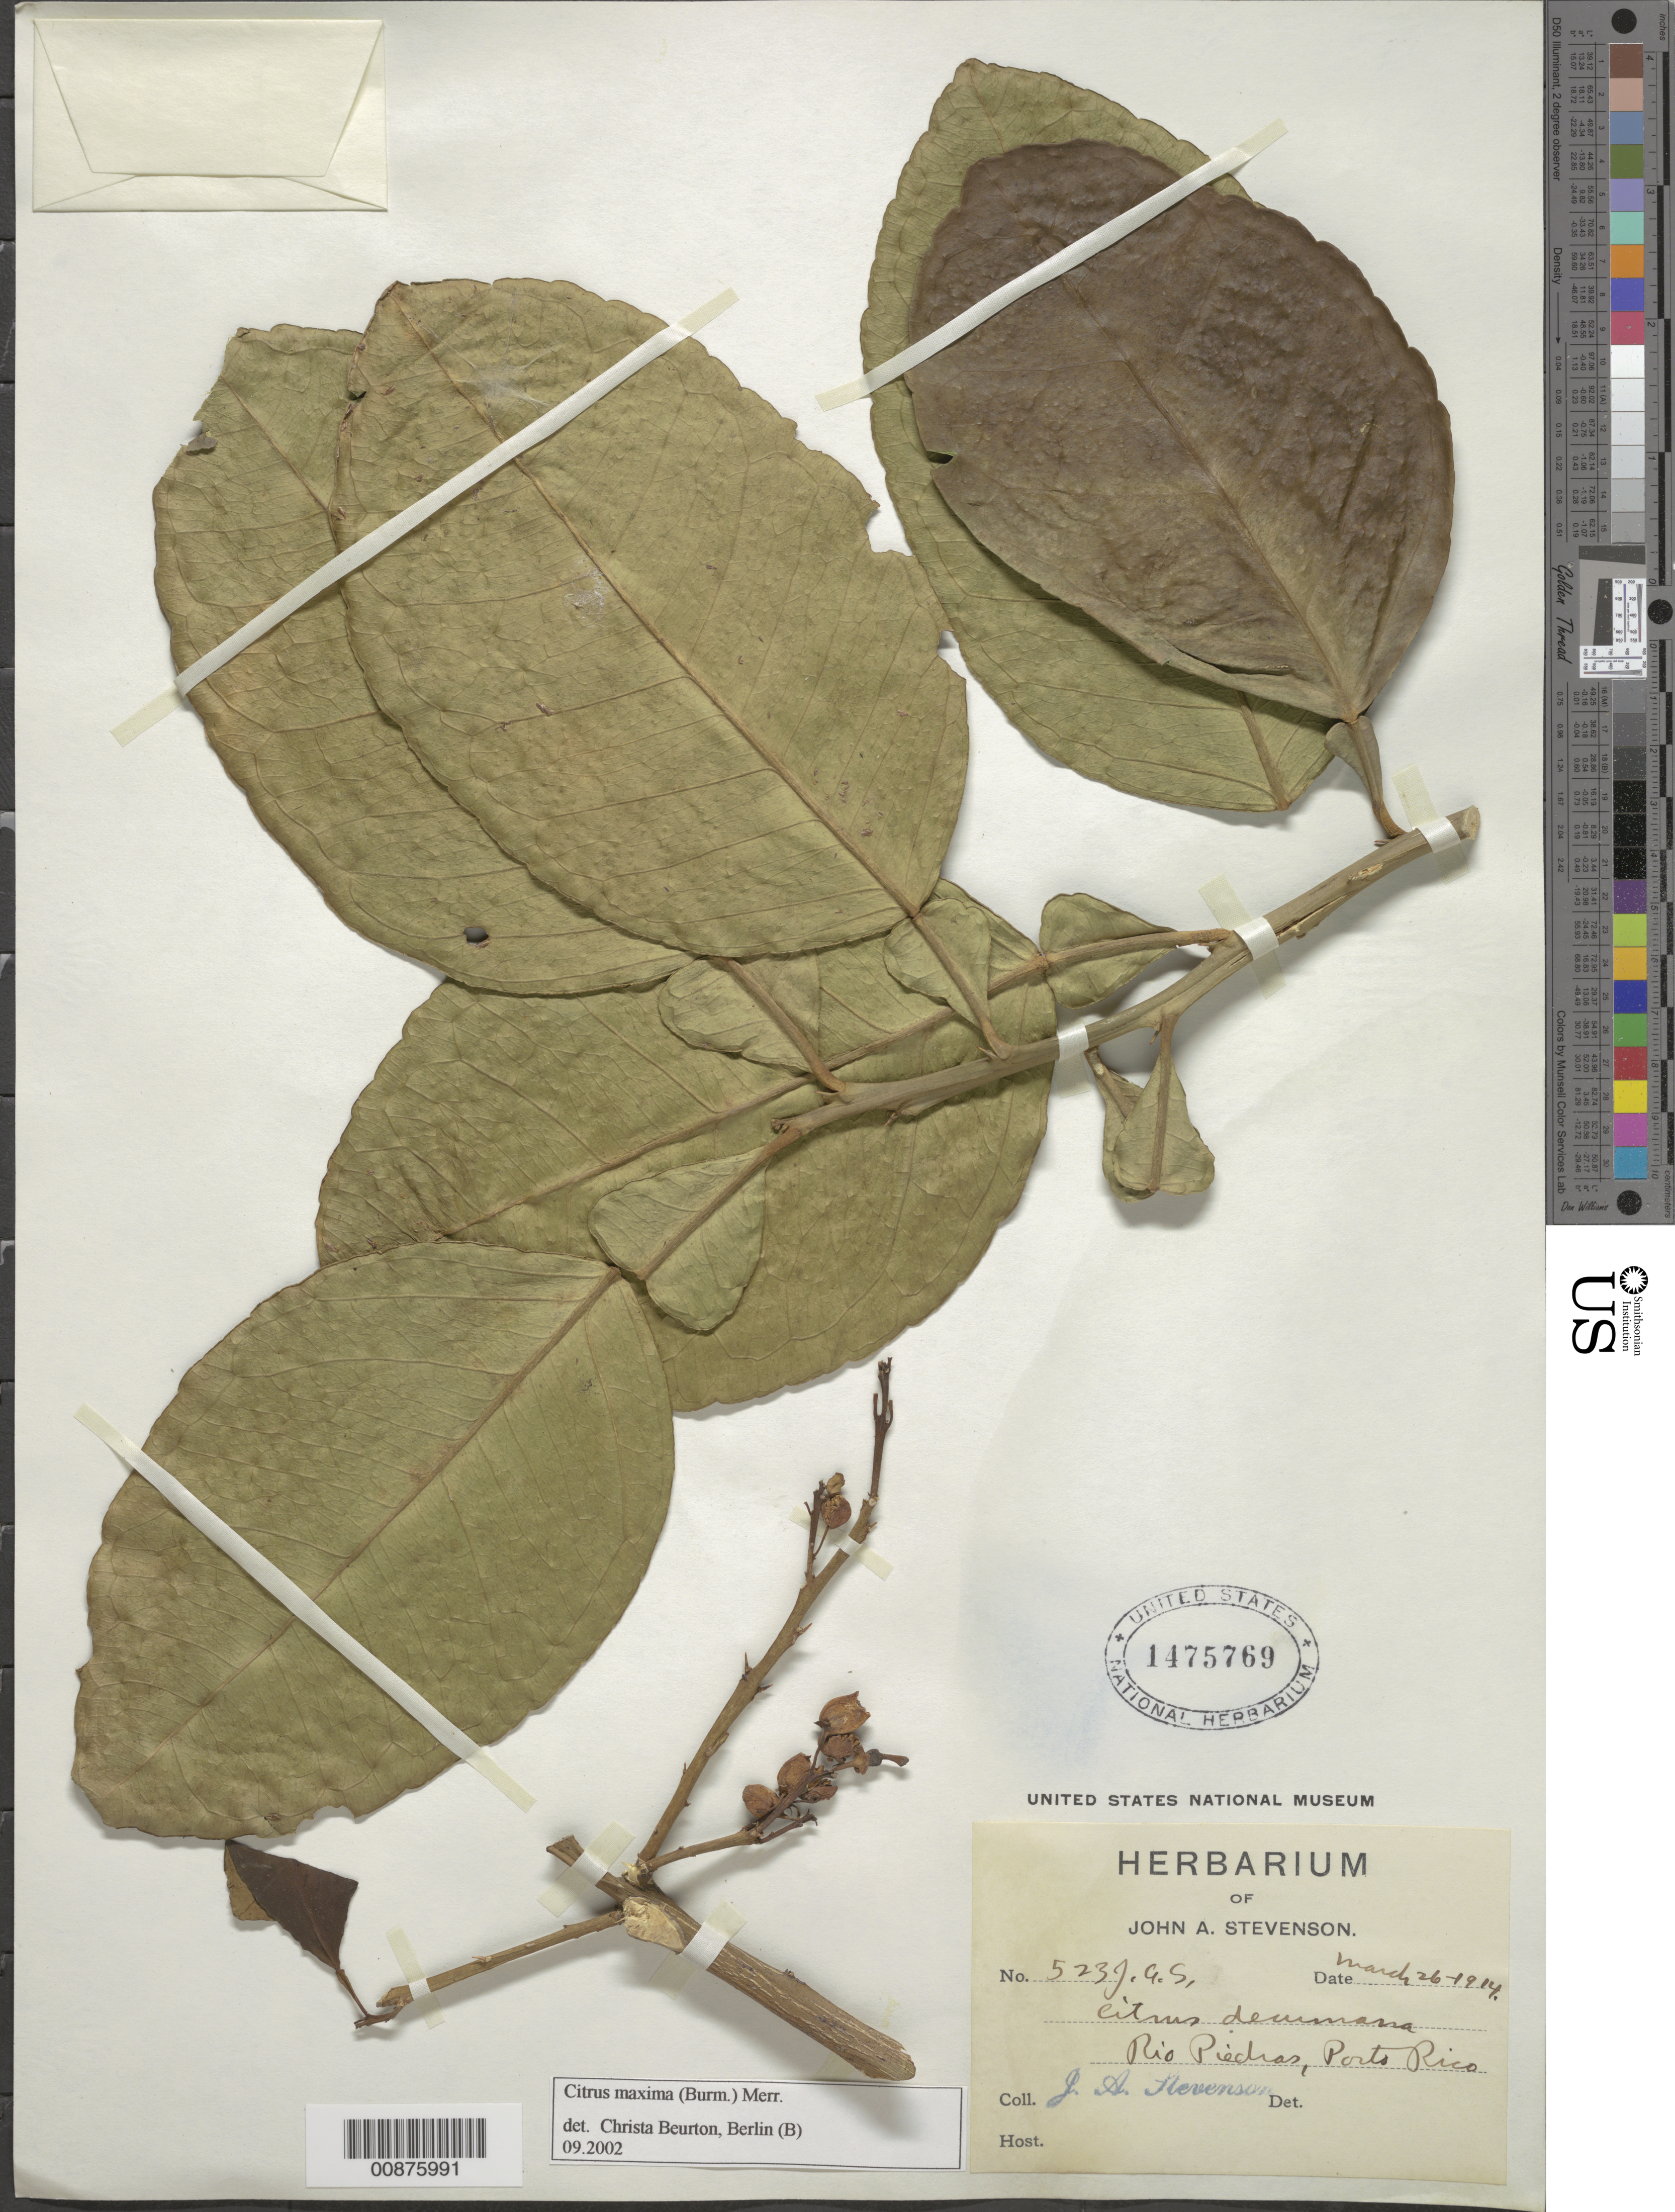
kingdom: Plantae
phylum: Tracheophyta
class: Magnoliopsida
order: Sapindales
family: Rutaceae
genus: Citrus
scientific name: Citrus maxima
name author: (Burm.) Merr.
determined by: Beurton, C.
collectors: J. Stevenson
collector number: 523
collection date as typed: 26 Mar 1914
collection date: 1914-03-26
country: Puerto Rico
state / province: San Juan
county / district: Río Piedras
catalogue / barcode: US 1475769